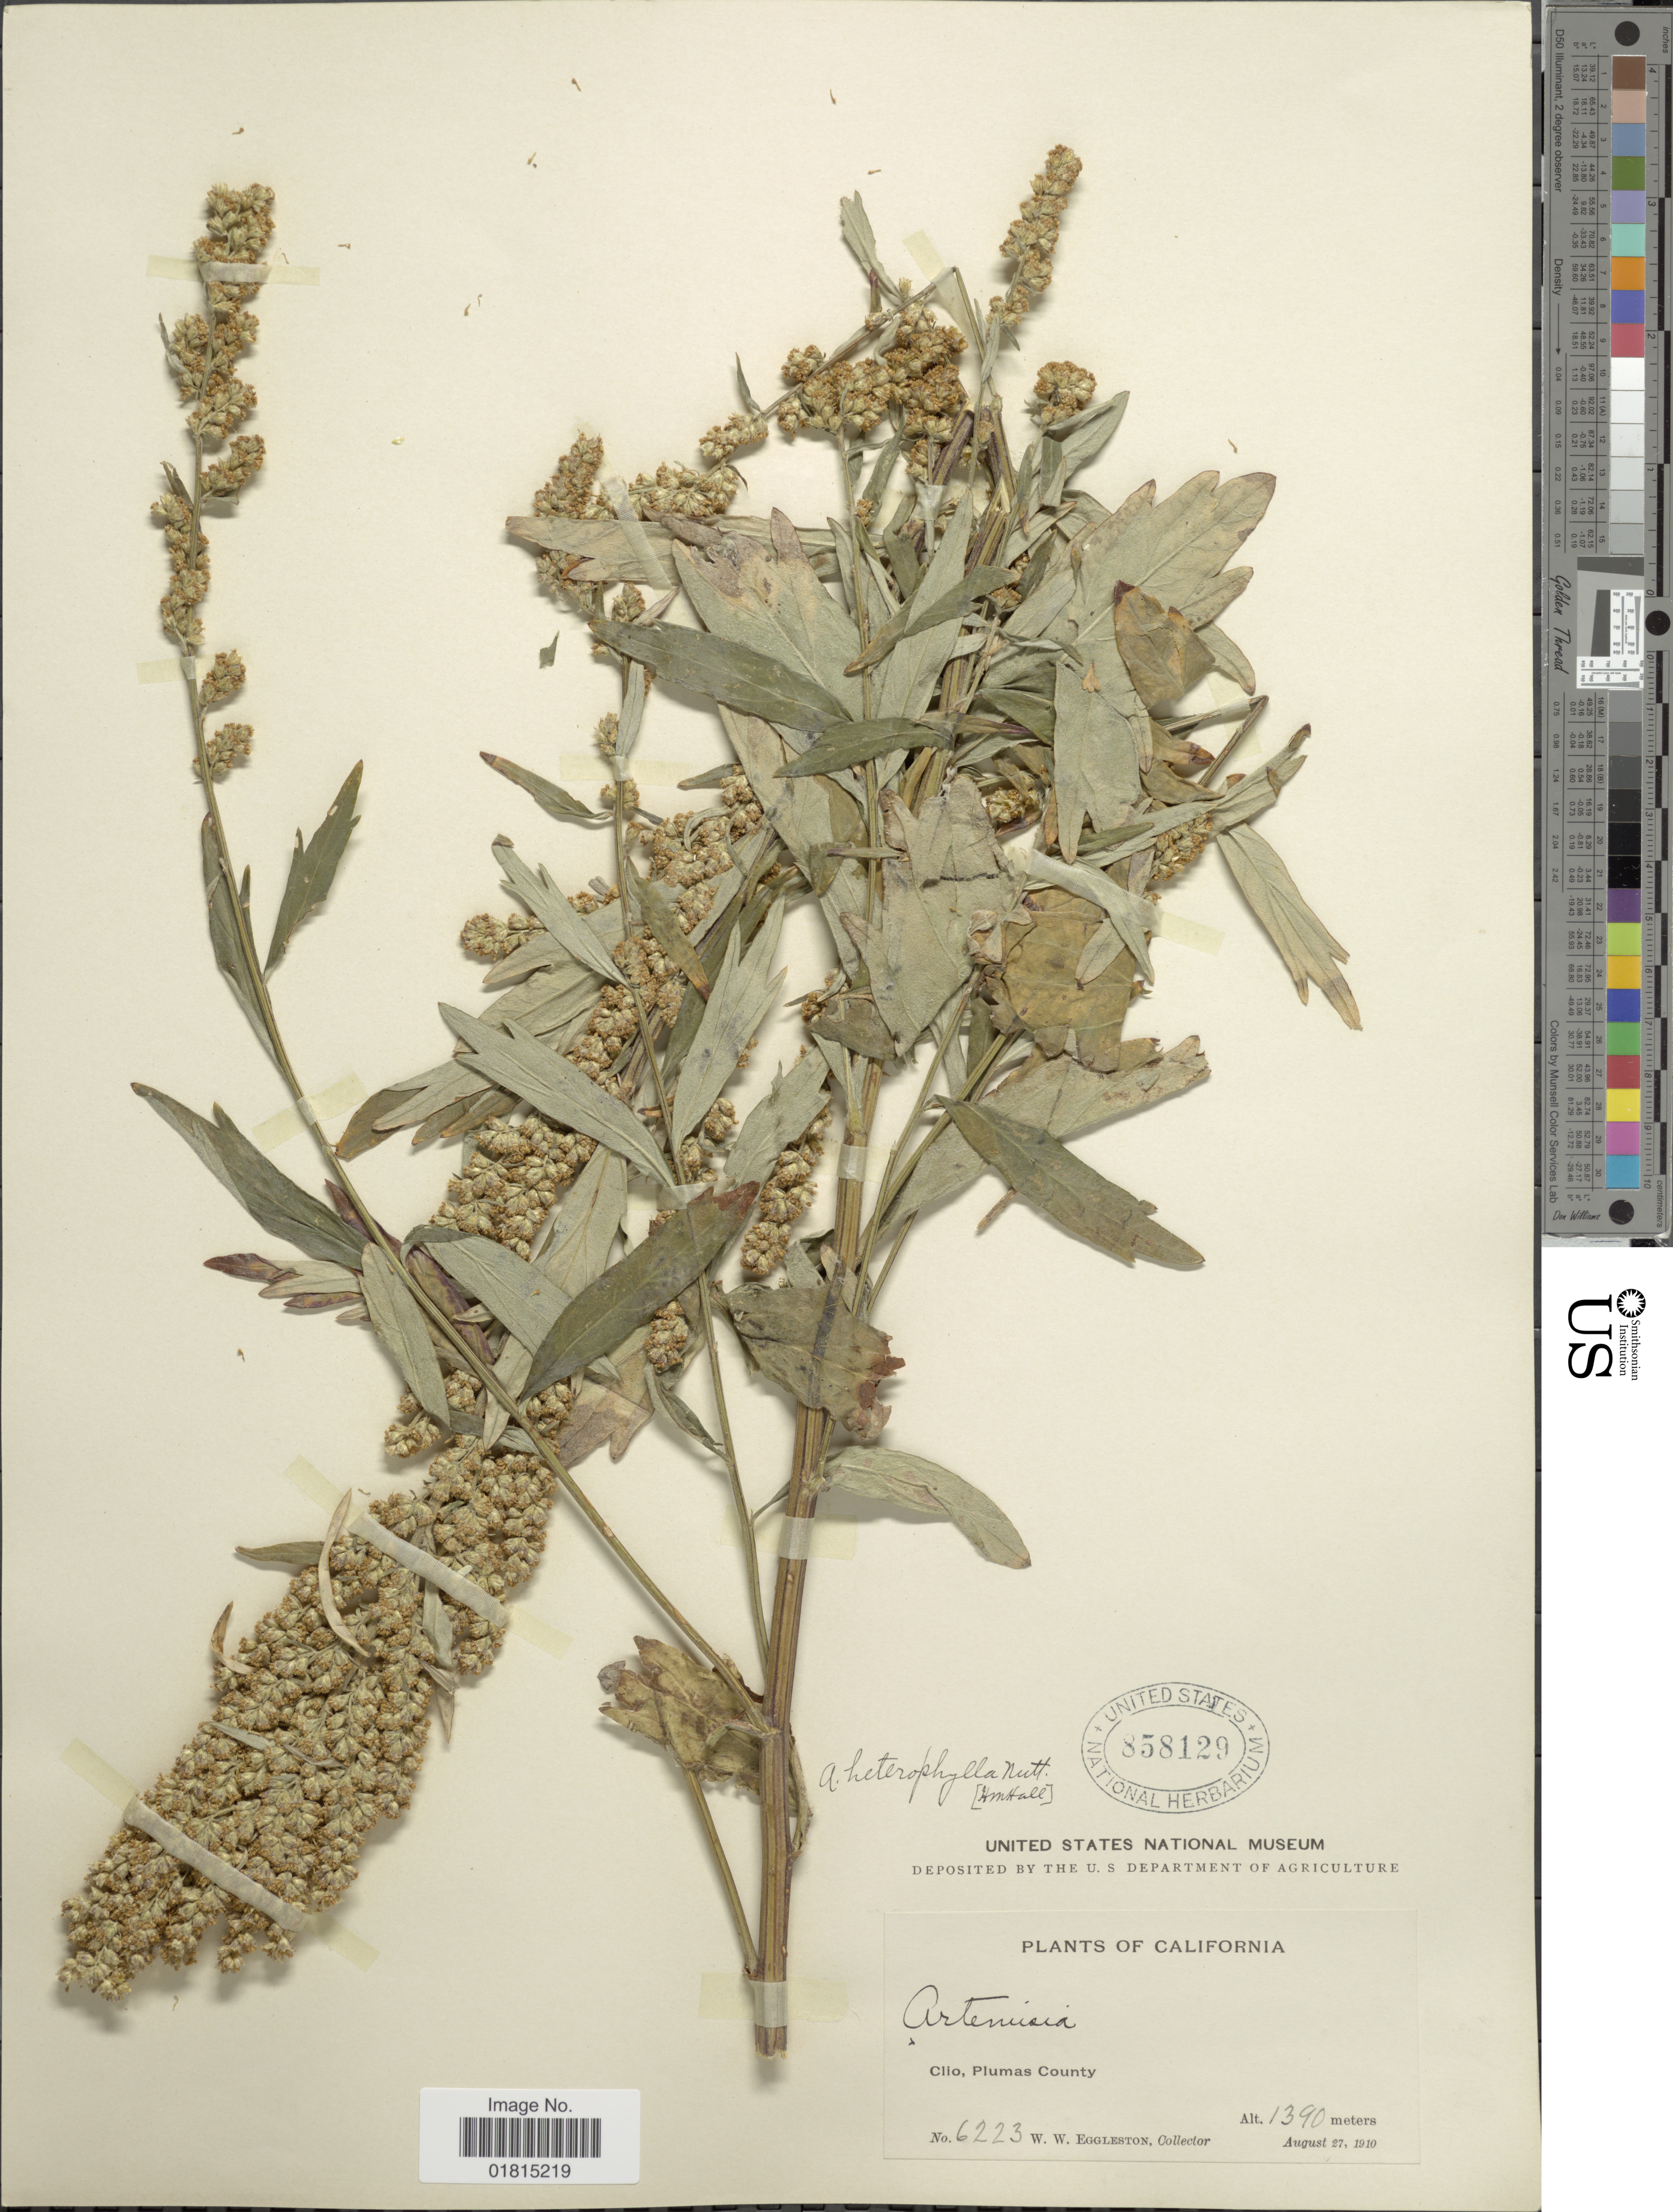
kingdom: Plantae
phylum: Tracheophyta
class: Magnoliopsida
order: Asterales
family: Asteraceae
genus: Artemisia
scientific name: Artemisia douglasiana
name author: Besser ex Hook.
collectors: W. W. Eggleston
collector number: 6223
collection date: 1910-08-27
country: United States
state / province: California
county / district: Plumas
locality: Clio, Plumas County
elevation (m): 1390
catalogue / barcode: US 858129